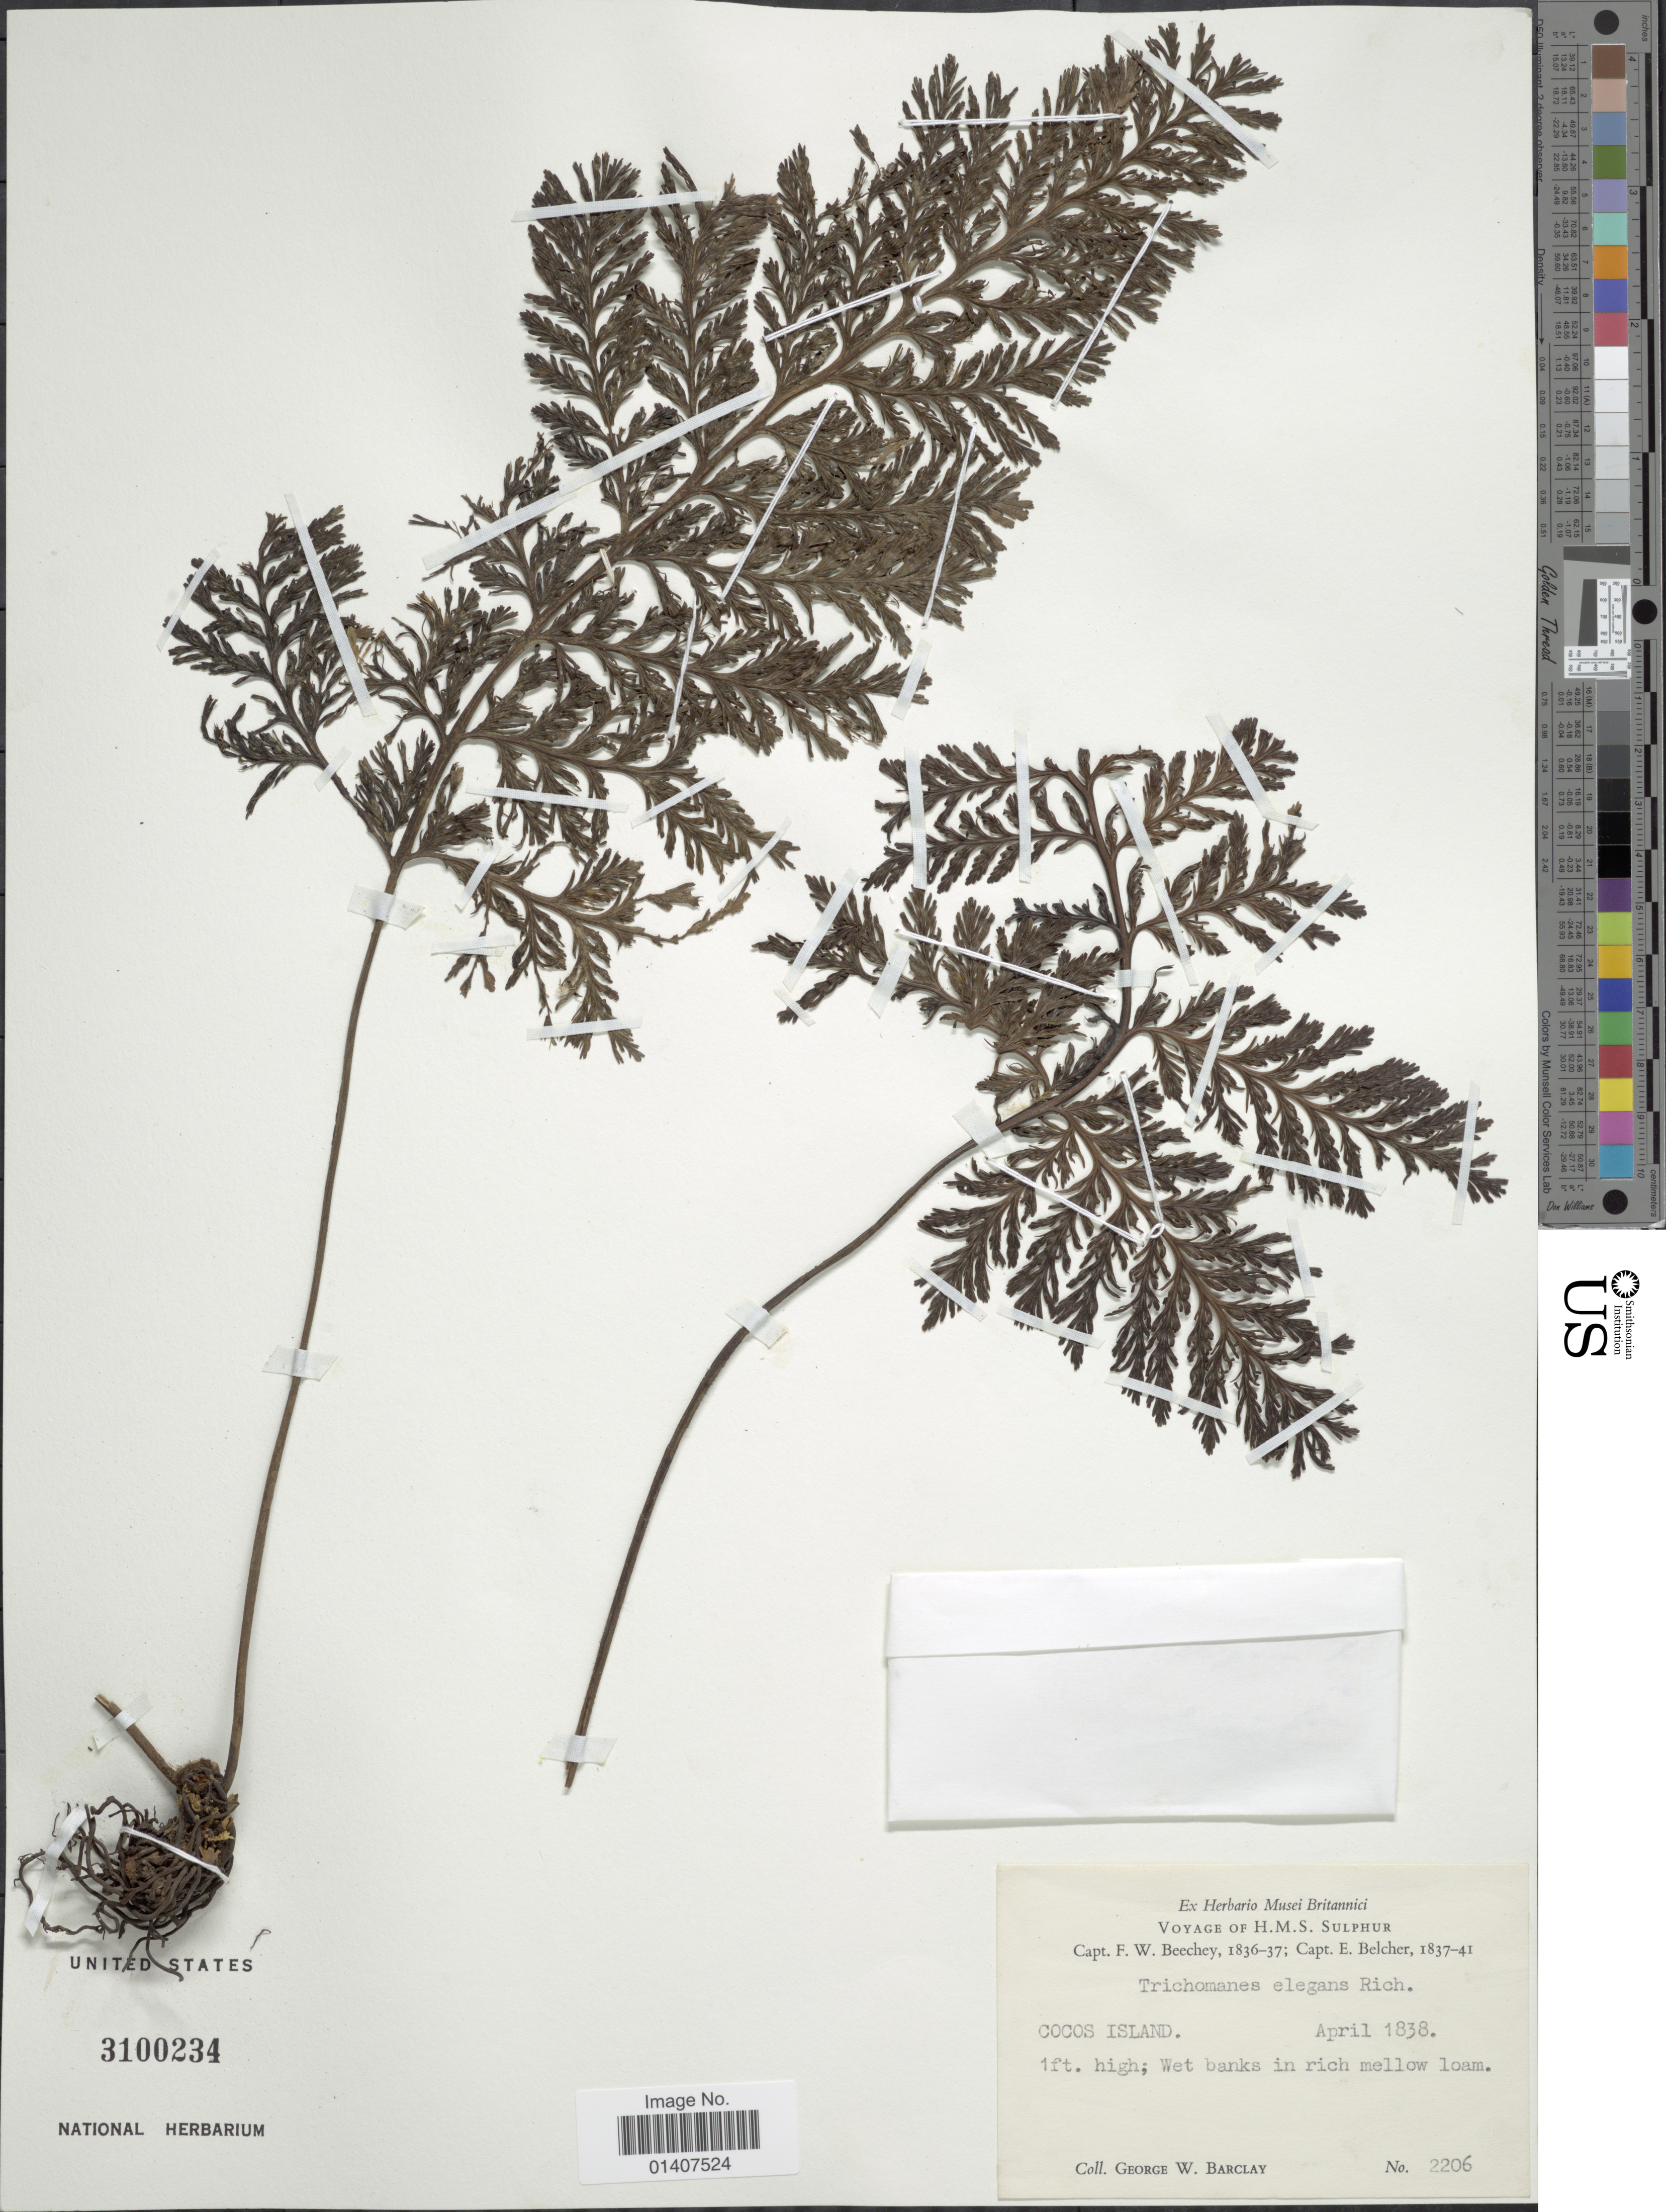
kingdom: Plantae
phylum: Tracheophyta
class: Polypodiopsida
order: Hymenophyllales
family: Hymenophyllaceae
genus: Trichomanes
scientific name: Trichomanes elegans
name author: Rich.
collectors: G. W. Barclay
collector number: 2206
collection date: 1838-04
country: Central Am. Pac. Islands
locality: Cocos Island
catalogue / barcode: US 3100234